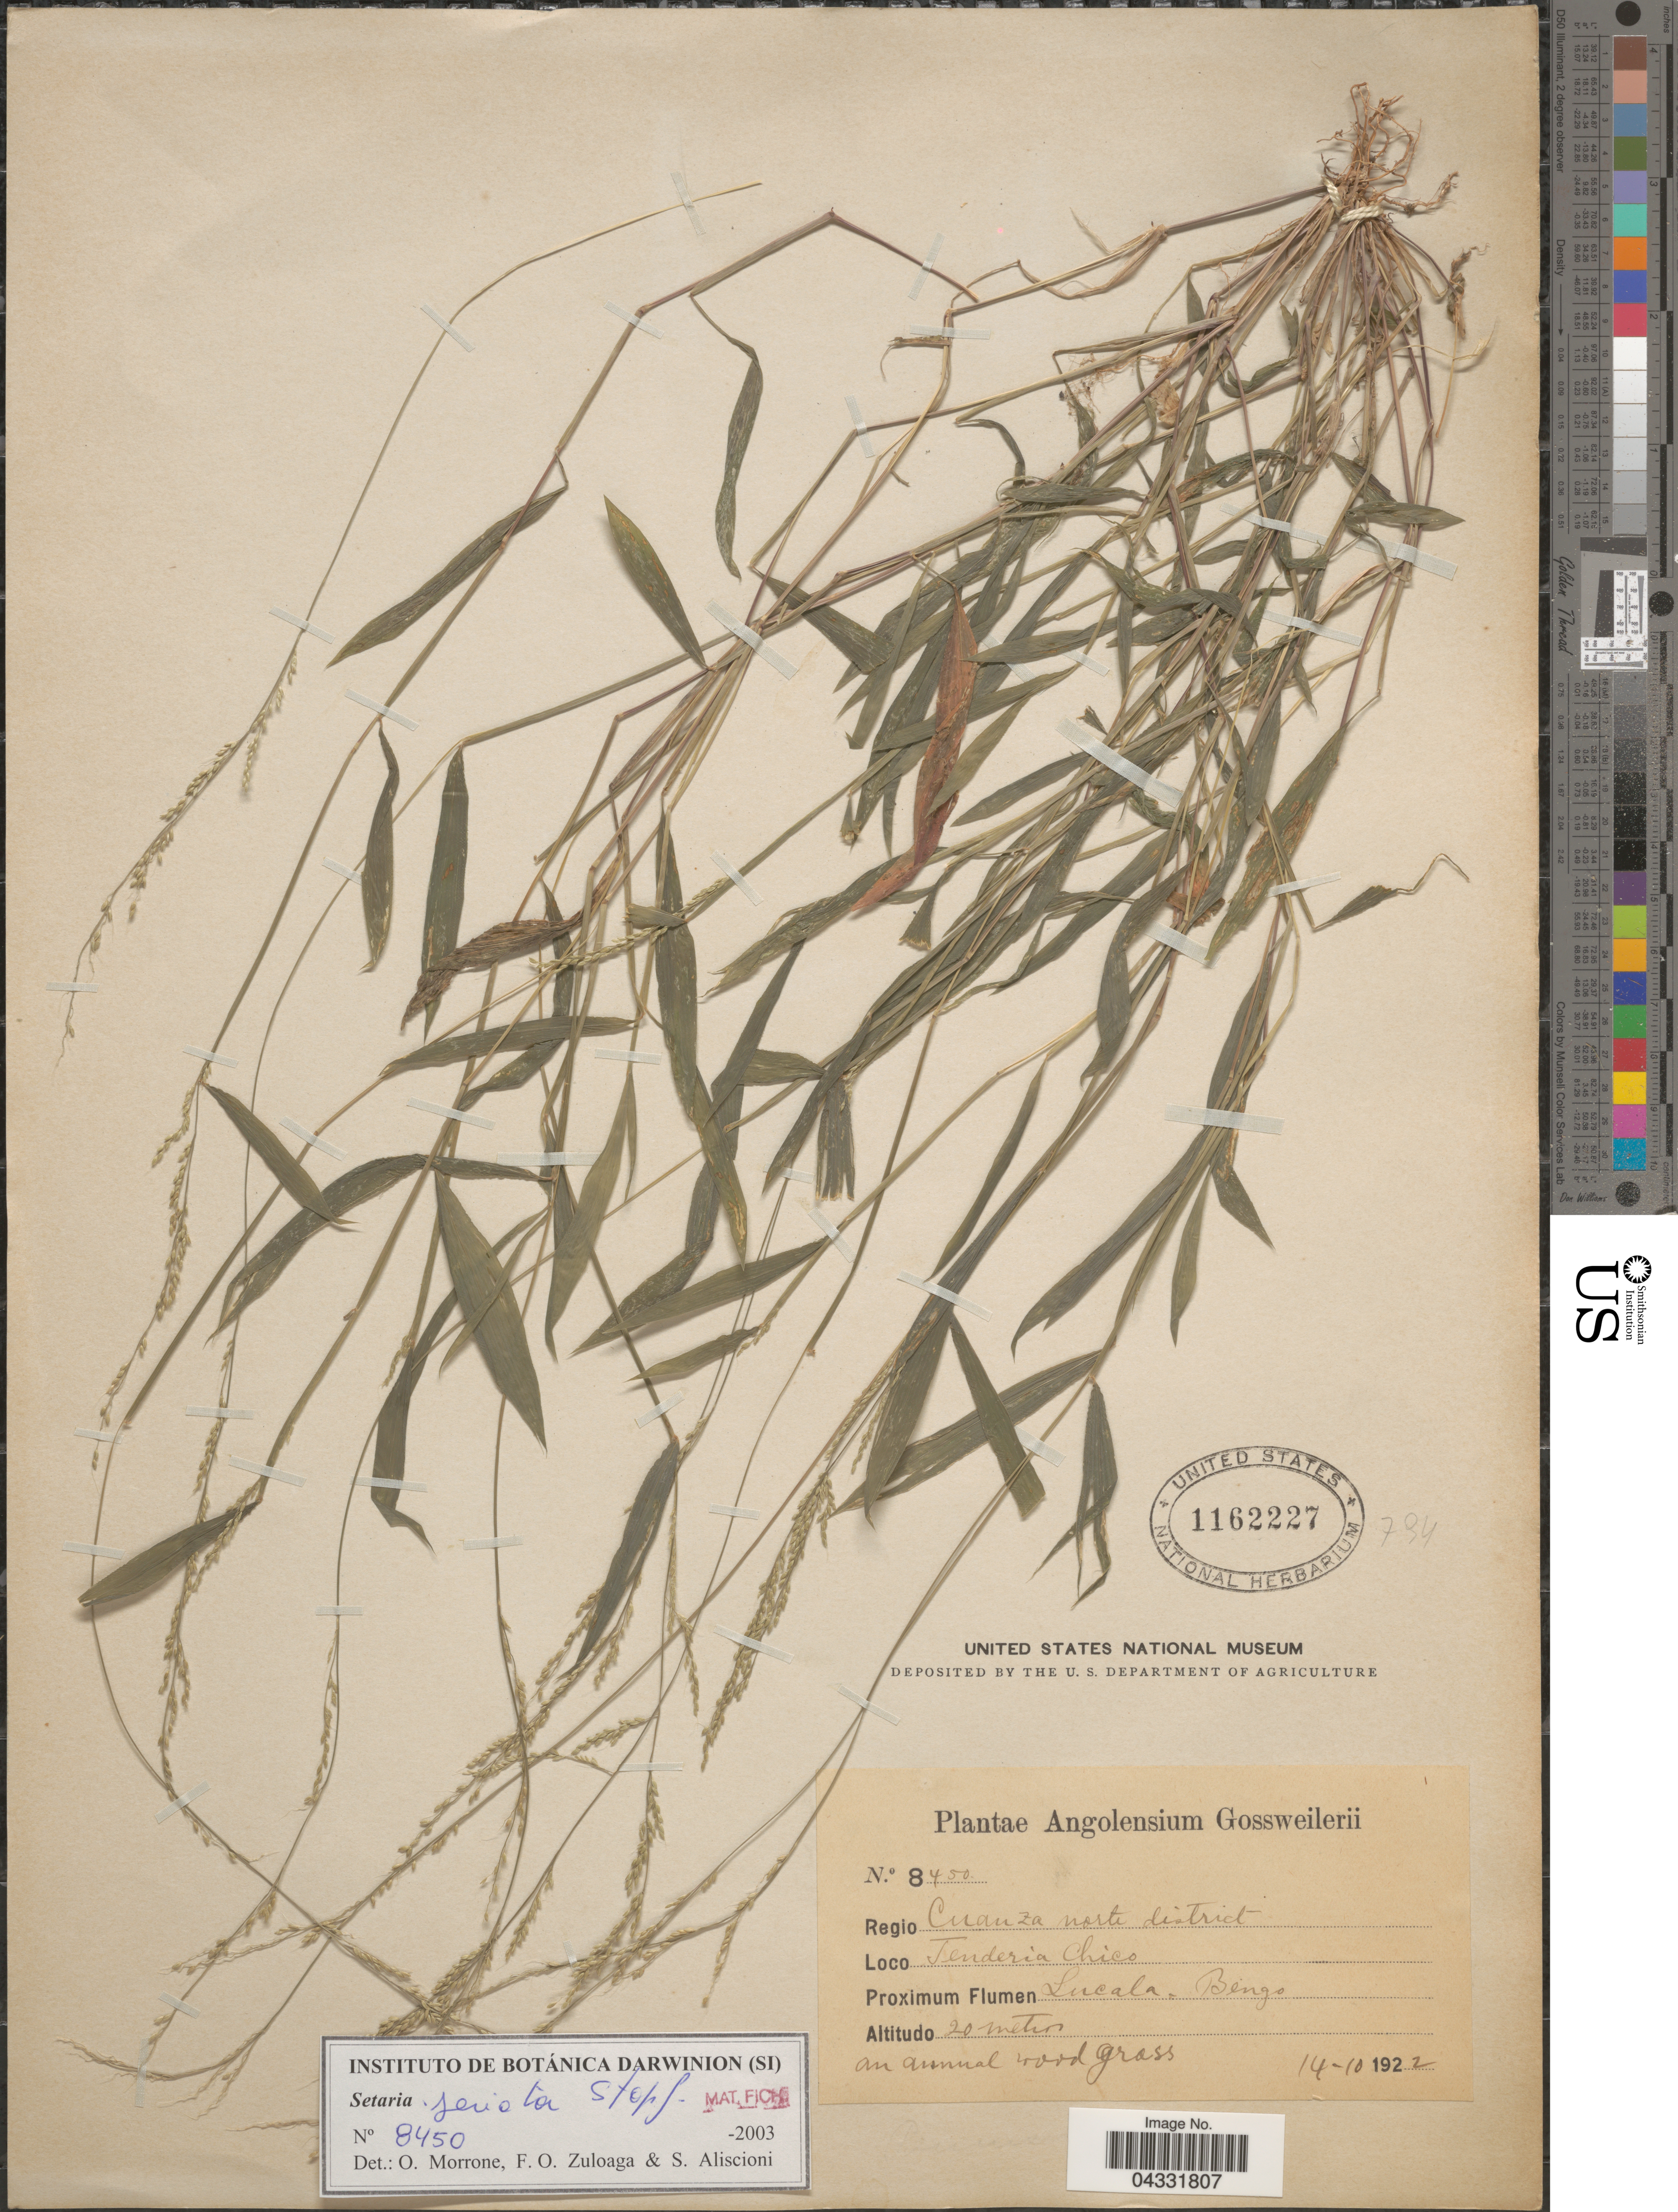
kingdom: Plantae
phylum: Tracheophyta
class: Liliopsida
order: Poales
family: Poaceae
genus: Setaria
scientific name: Setaria seriata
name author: Stapf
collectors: -. Gossweiler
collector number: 8450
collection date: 1922-10-14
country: Angola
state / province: Cuanza Norte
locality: Angolensium. Regio Cuanza norte district. Tenderia Chico. Proximum Flumen Lucala- Bengo.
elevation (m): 20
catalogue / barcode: US 1162227